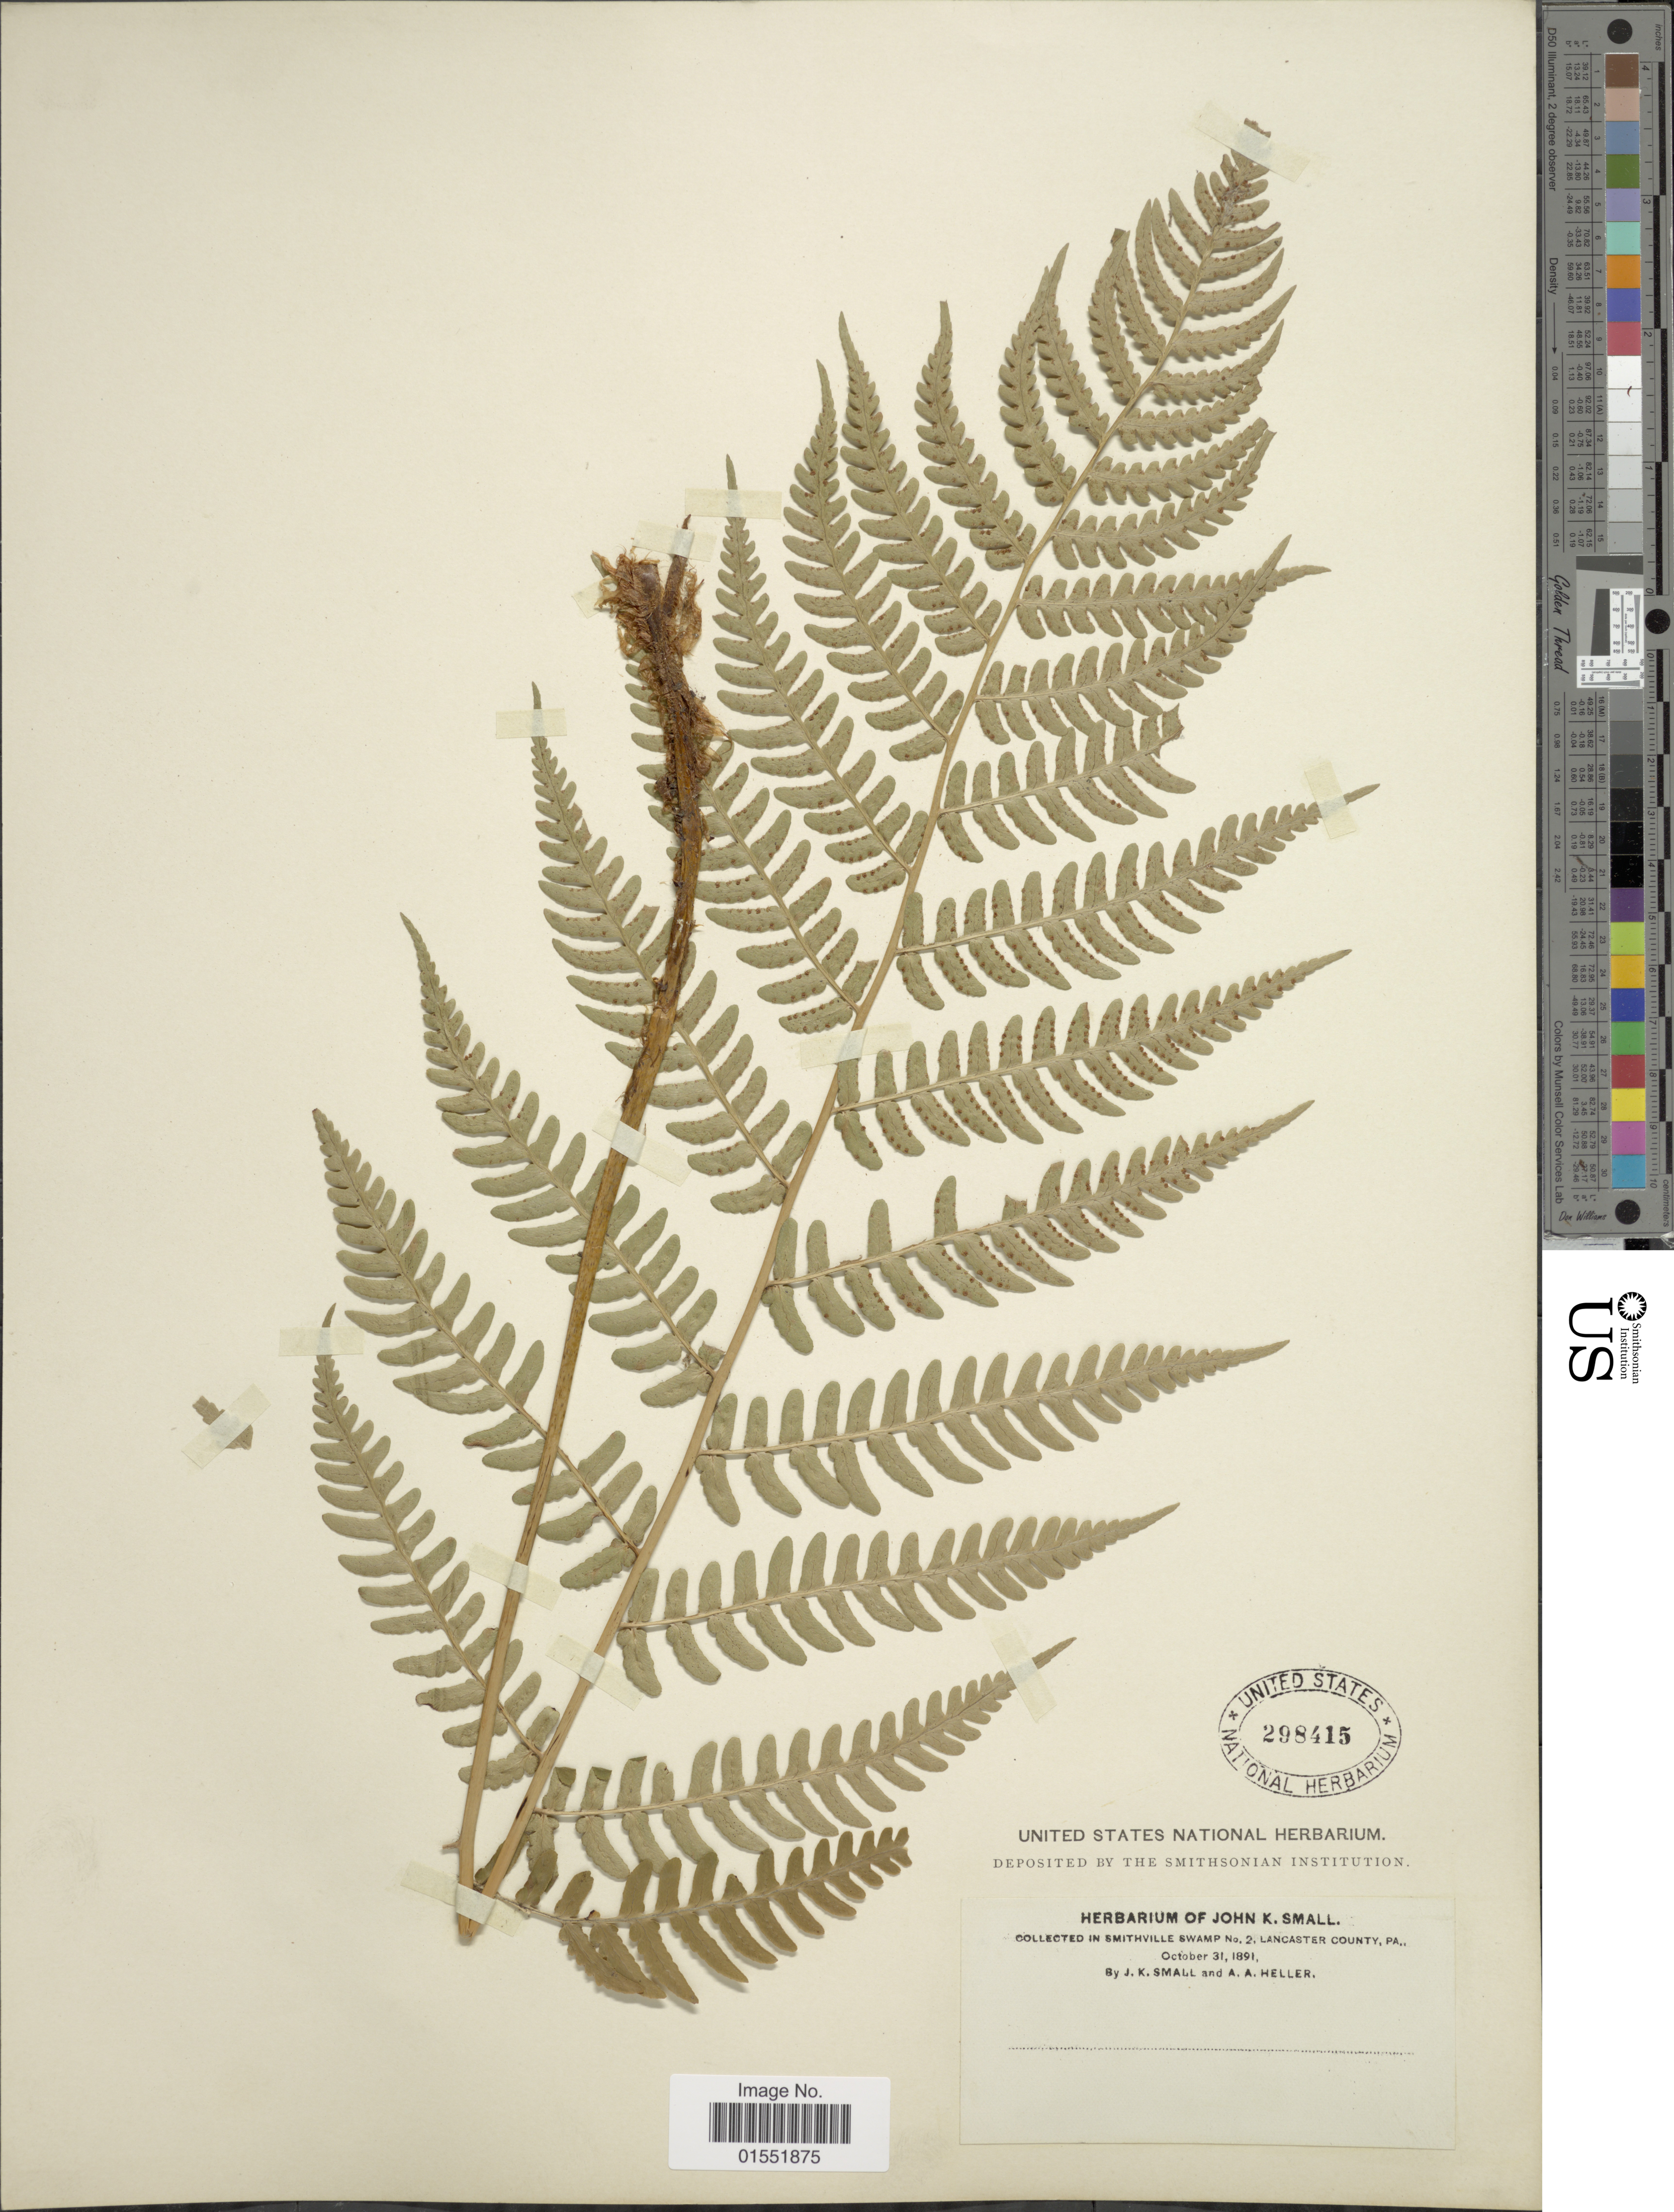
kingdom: Plantae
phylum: Tracheophyta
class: Polypodiopsida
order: Polypodiales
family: Dryopteridaceae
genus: Dryopteris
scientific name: Dryopteris marginalis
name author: (L.) A. Gray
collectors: J. K. Small & A. A. Heller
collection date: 1891-10-31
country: United States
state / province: Pennsylvania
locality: Smithville Swamp No. 2, Lancaster County, Pa.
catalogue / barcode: US 298415